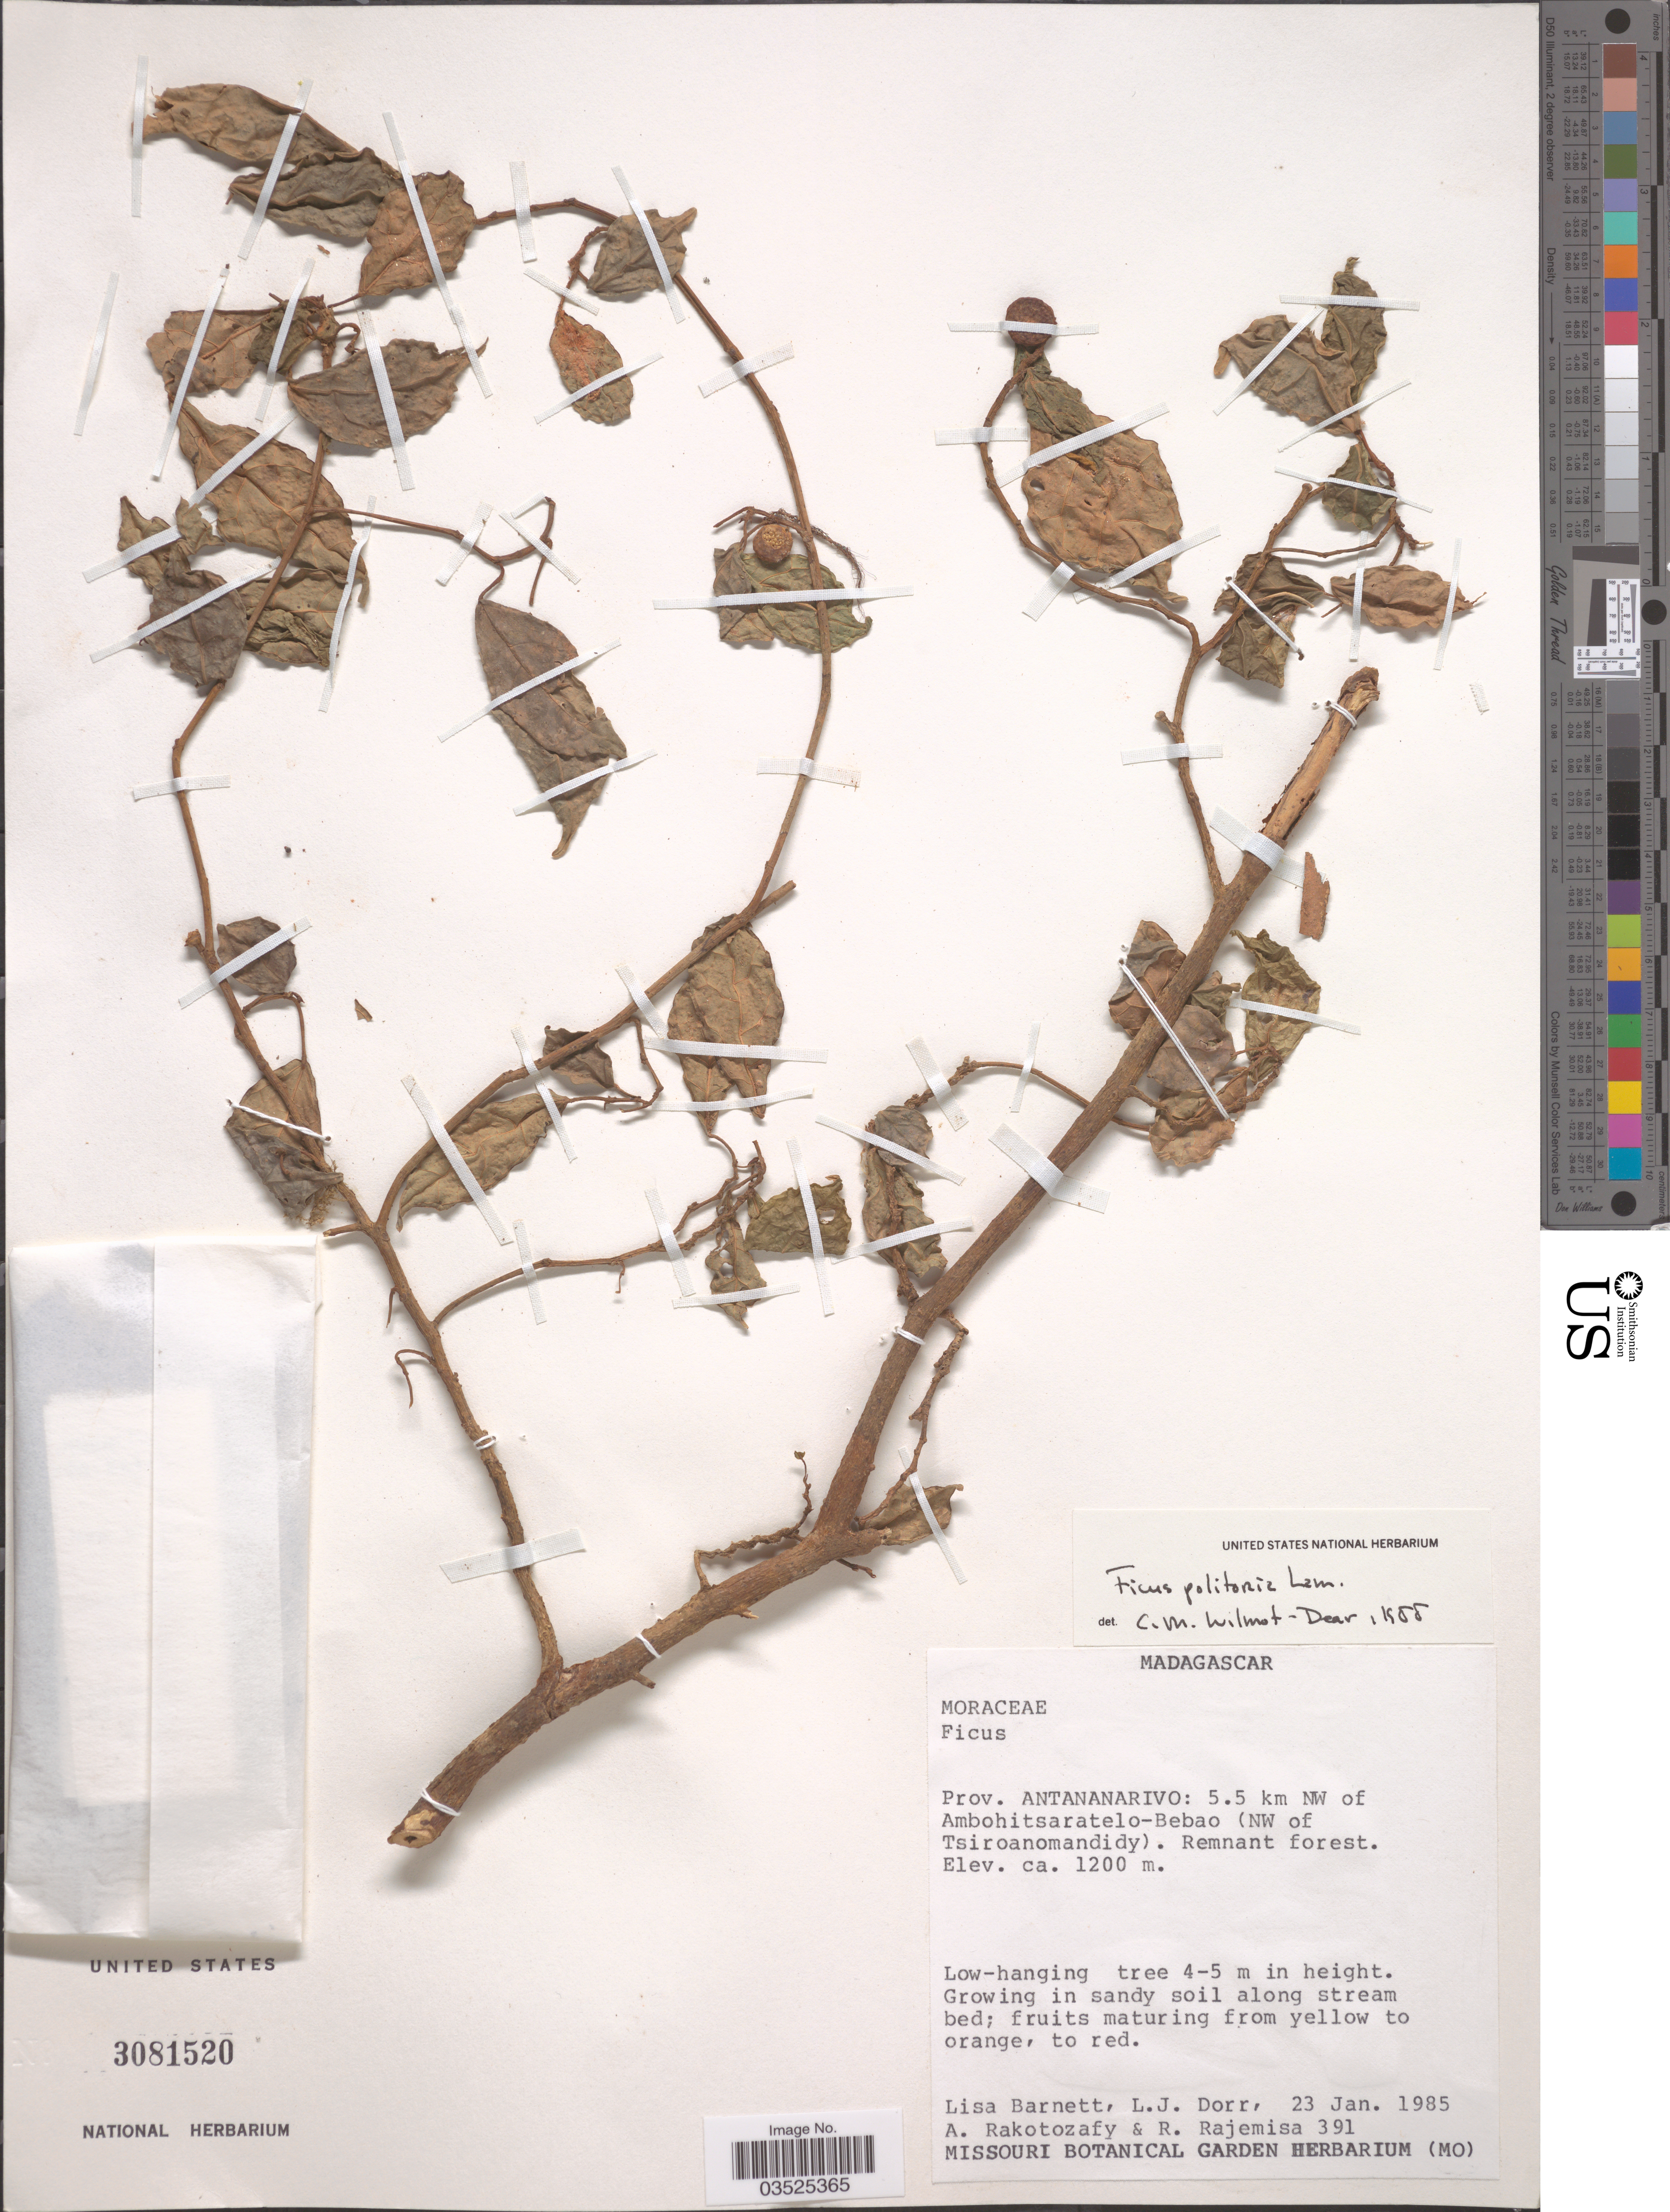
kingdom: Plantae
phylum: Tracheophyta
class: Magnoliopsida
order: Rosales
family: Moraceae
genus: Ficus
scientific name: Ficus politoria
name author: Lam.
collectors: L. C. Barnett, L. J. Dorr, A. Rakotozafy & R. Rajemisa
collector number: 391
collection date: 1985-01-23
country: Madagascar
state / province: Bongolava / Menabe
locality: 5.5 km NW of Ambohitsaratelo-Bebao (NW of Tsiroanomandidy).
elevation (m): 1200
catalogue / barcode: US 3081520